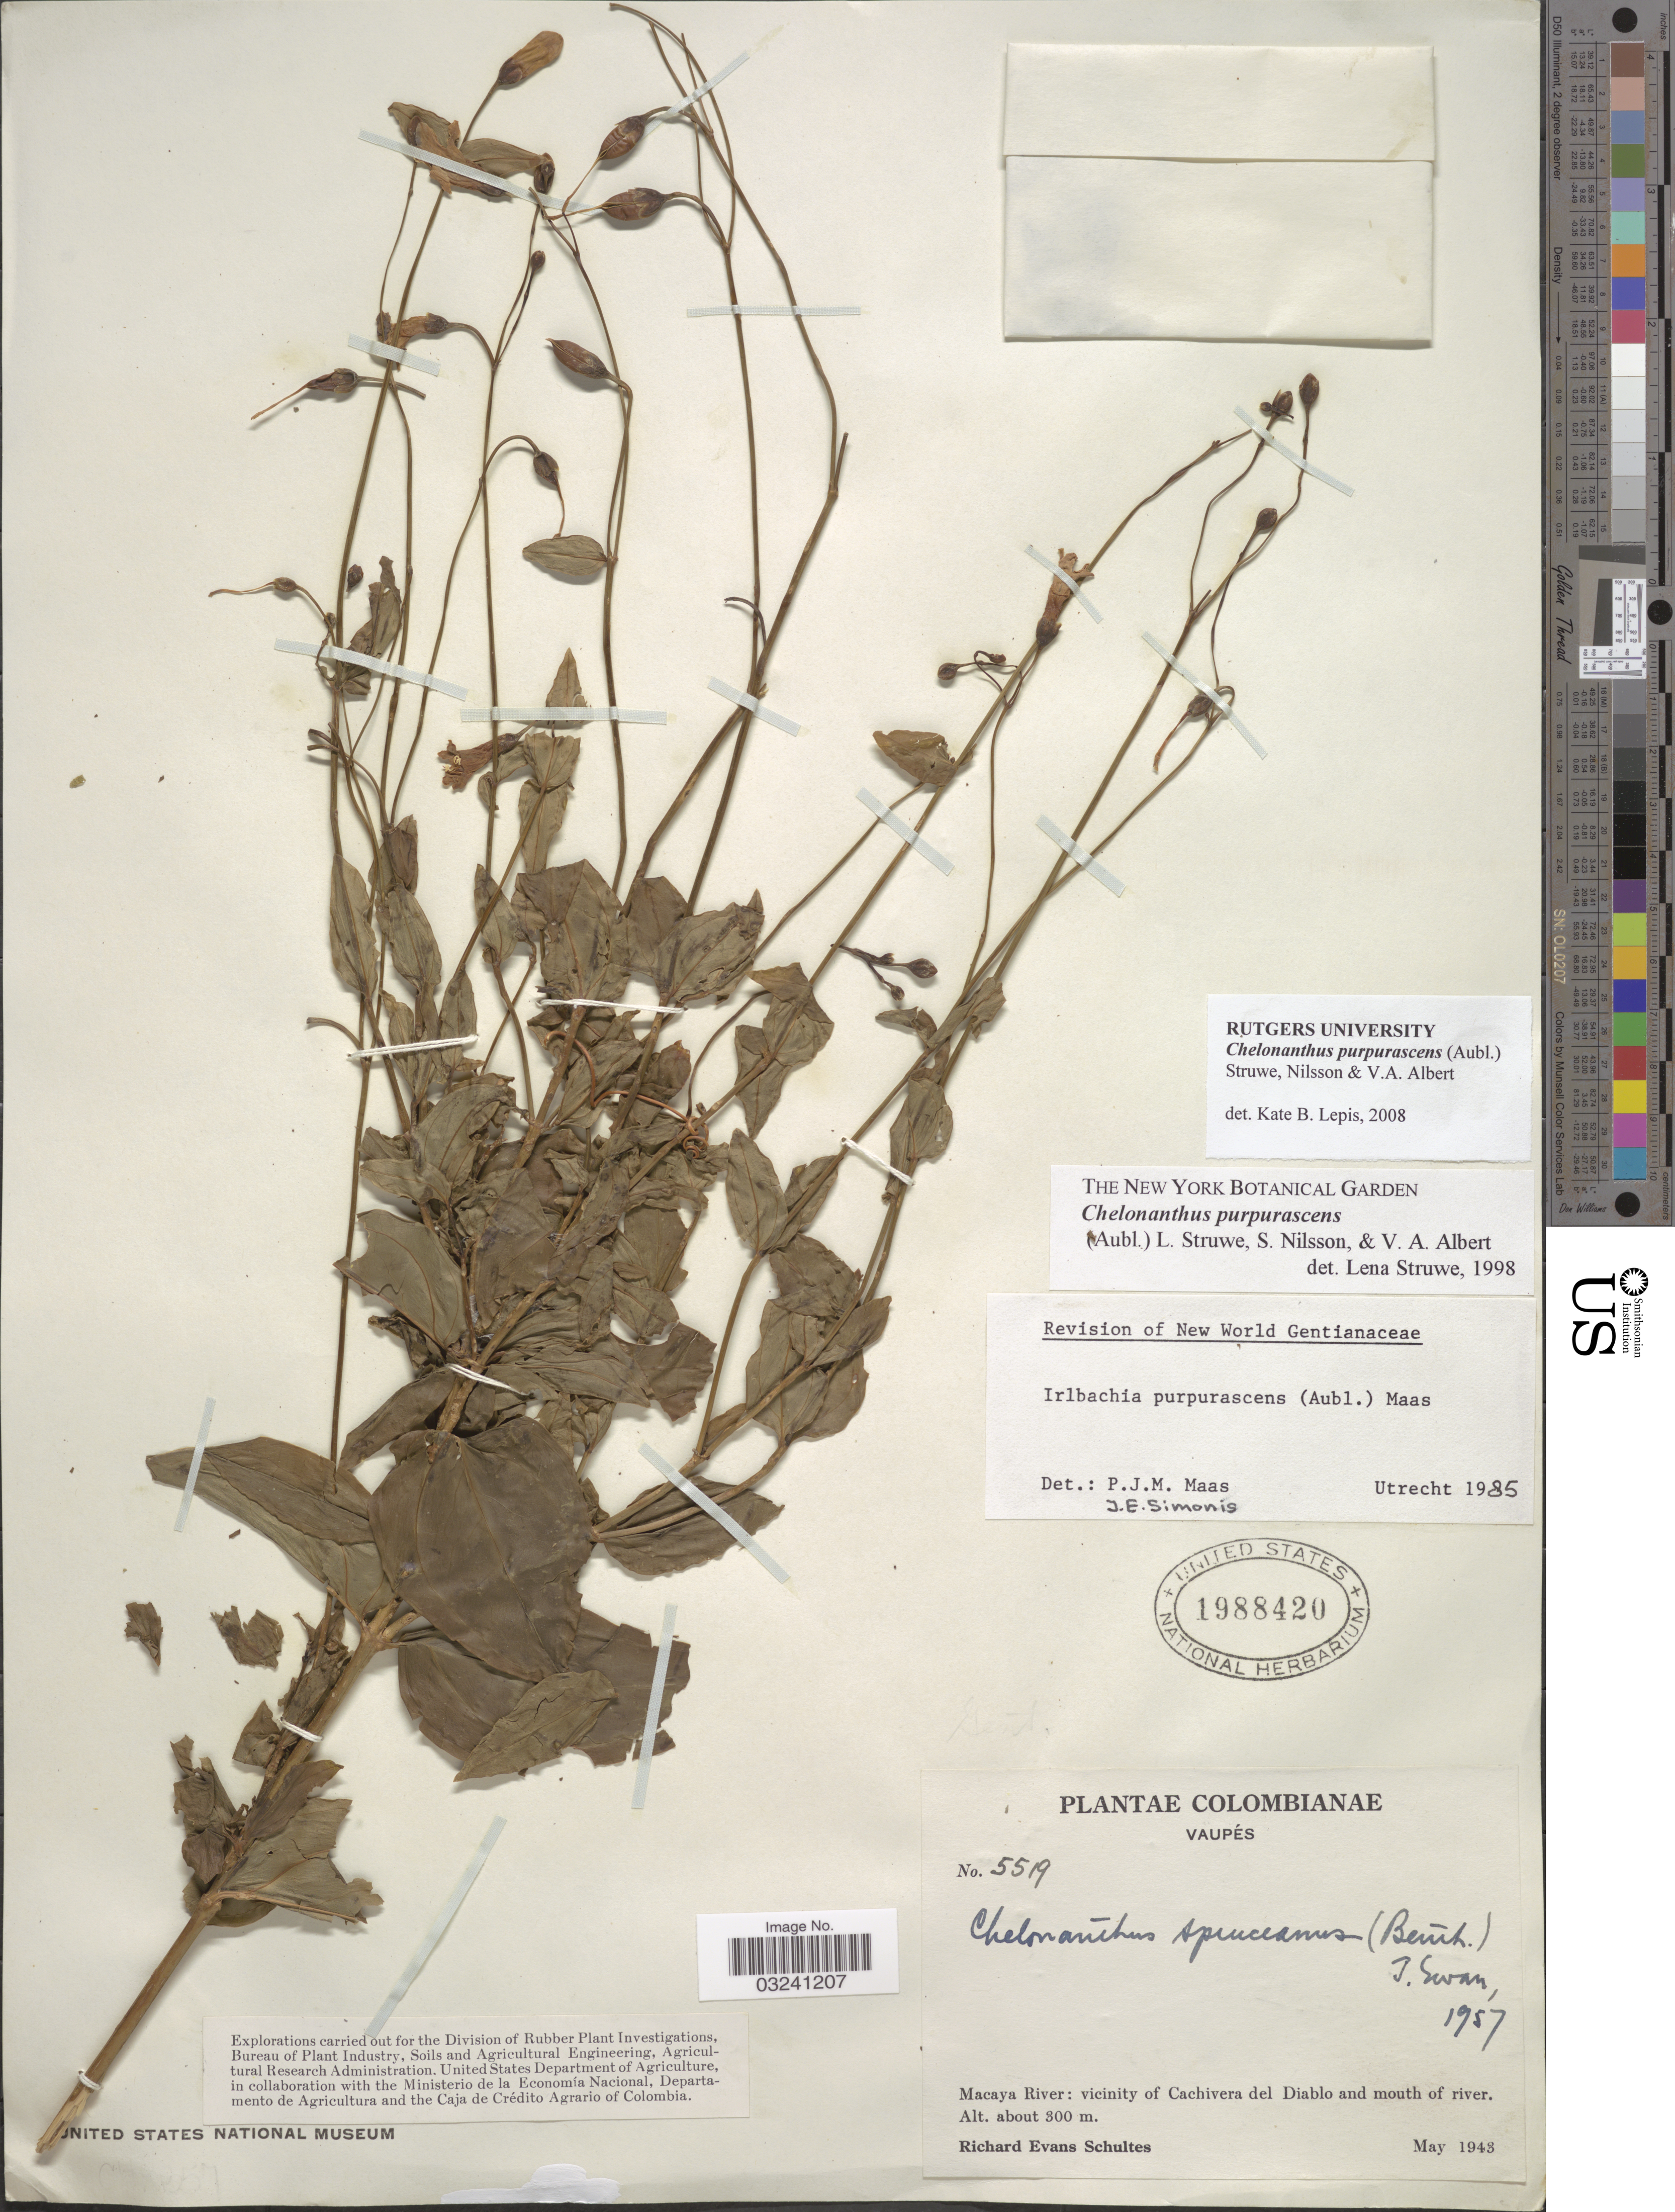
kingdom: Plantae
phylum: Tracheophyta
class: Magnoliopsida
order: Gentianales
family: Gentianaceae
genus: Chelonanthus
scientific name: Chelonanthus purpurascens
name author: (Aubl.) Struwe et al.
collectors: R. E. Schultes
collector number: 5519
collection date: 1943-05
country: Colombia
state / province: Vaupés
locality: Macaya River: vicinity of Cachivera del Diablo and mouth of river.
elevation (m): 300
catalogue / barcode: US 1988420